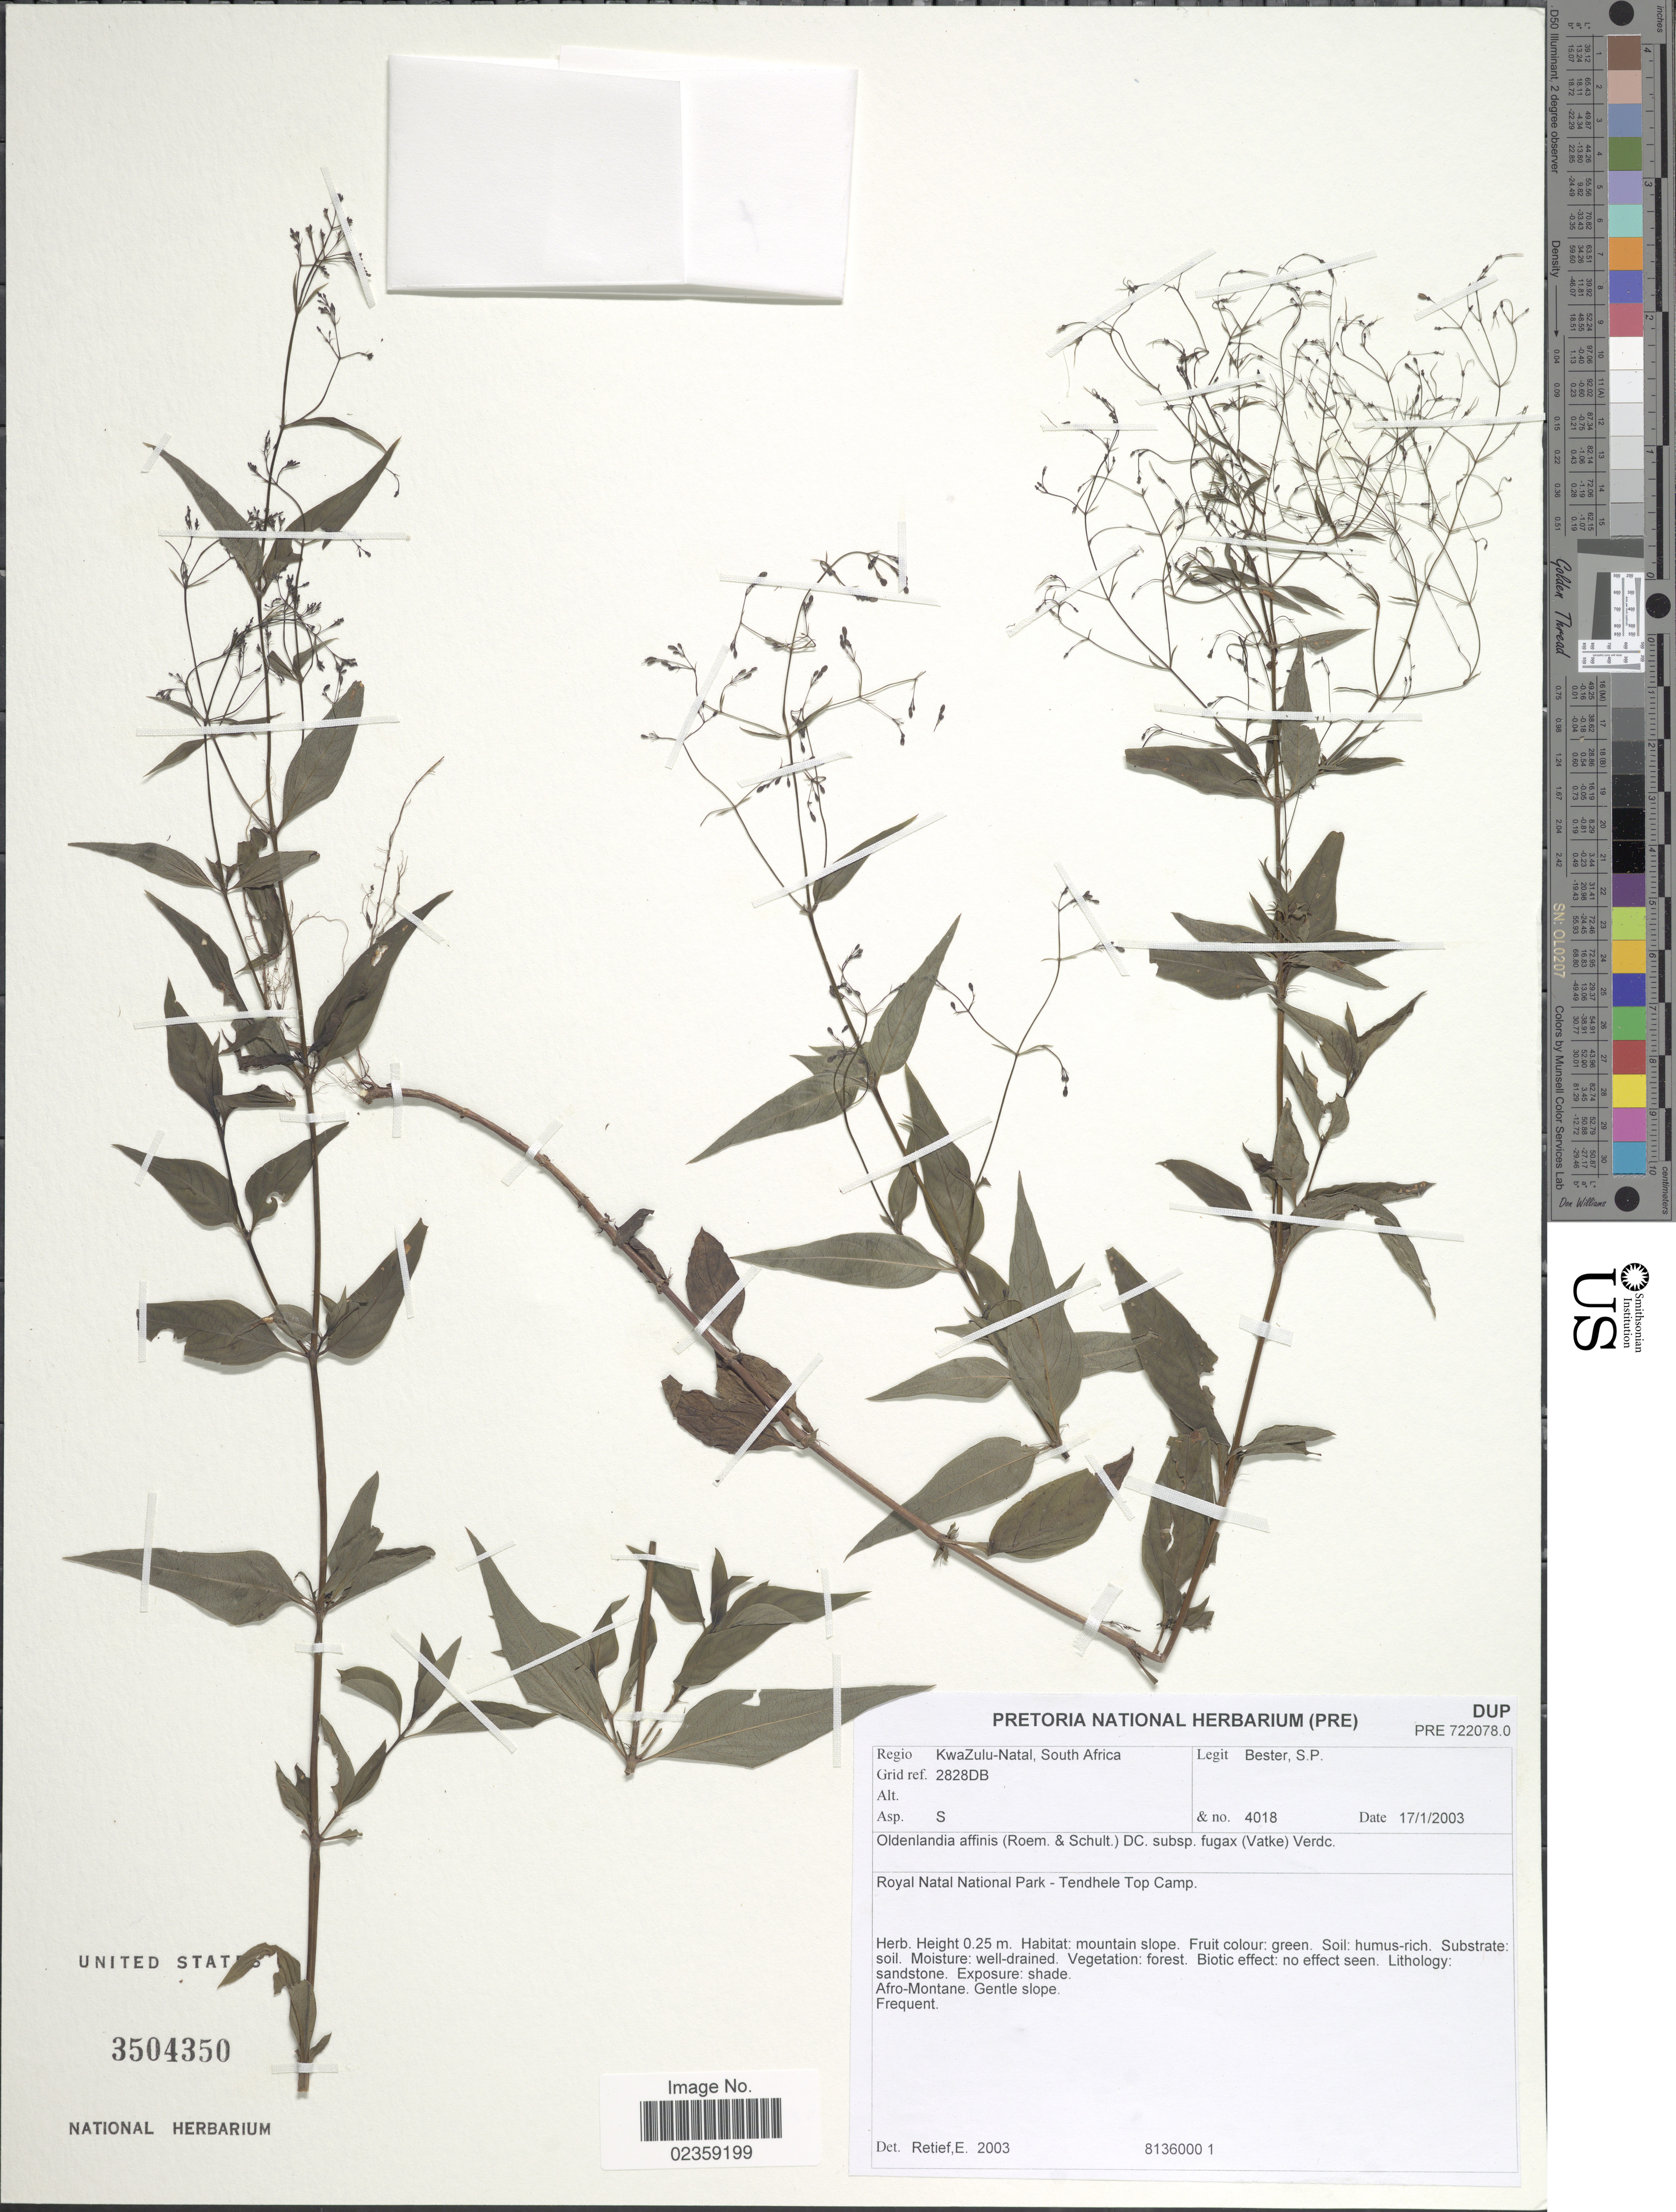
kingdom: Plantae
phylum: Tracheophyta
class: Magnoliopsida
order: Gentianales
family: Rubiaceae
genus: Oldenlandia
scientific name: Oldenlandia affinis subsp. fugax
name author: (Vatke) Verdc.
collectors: S. Bester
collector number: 4018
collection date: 2003-01-17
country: South Africa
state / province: KwaZulu-Natal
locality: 2828DB. Royal Natal National Park - Tendhele Top Camp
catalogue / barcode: US 3504350